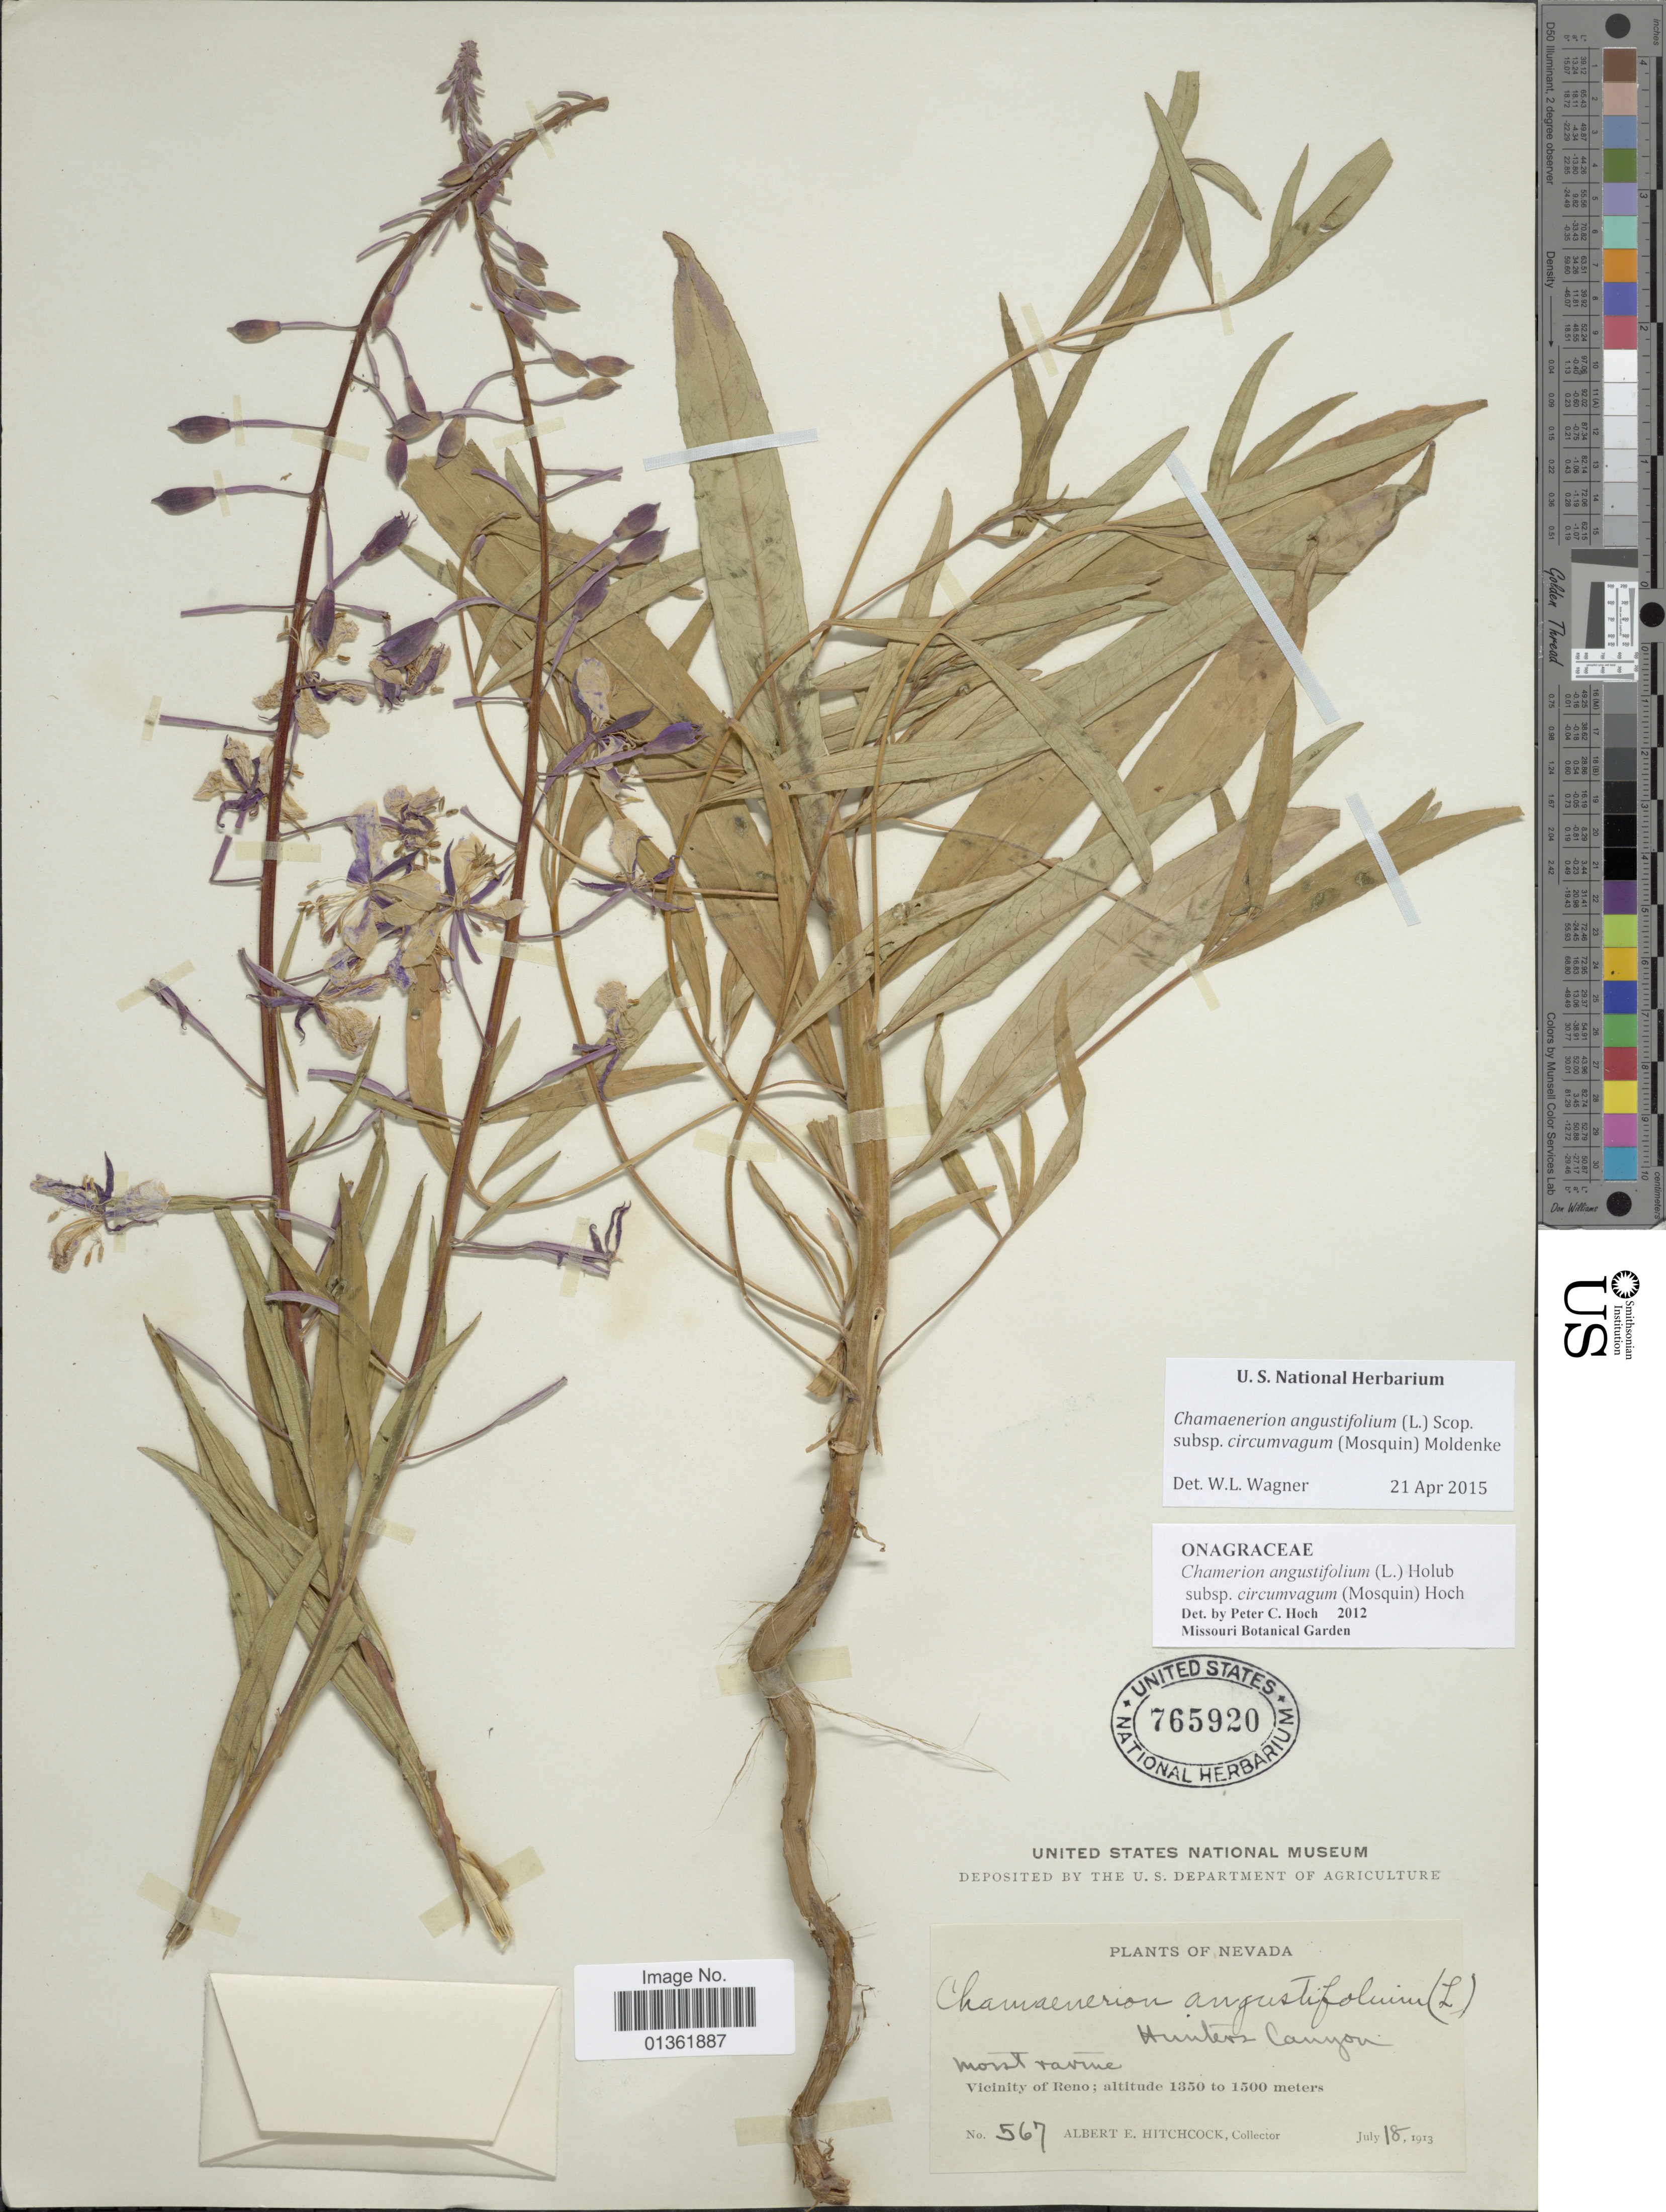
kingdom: Plantae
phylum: Tracheophyta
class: Magnoliopsida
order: Myrtales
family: Onagraceae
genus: Chamaenerion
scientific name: Chamaenerion angustifolium subsp. circumvagum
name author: (Mosquin) Moldenke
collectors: A. Hitchcock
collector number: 567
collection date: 1913-07-18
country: United States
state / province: Nevada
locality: Vicinity of Reno.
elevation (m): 1350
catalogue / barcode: US 765920